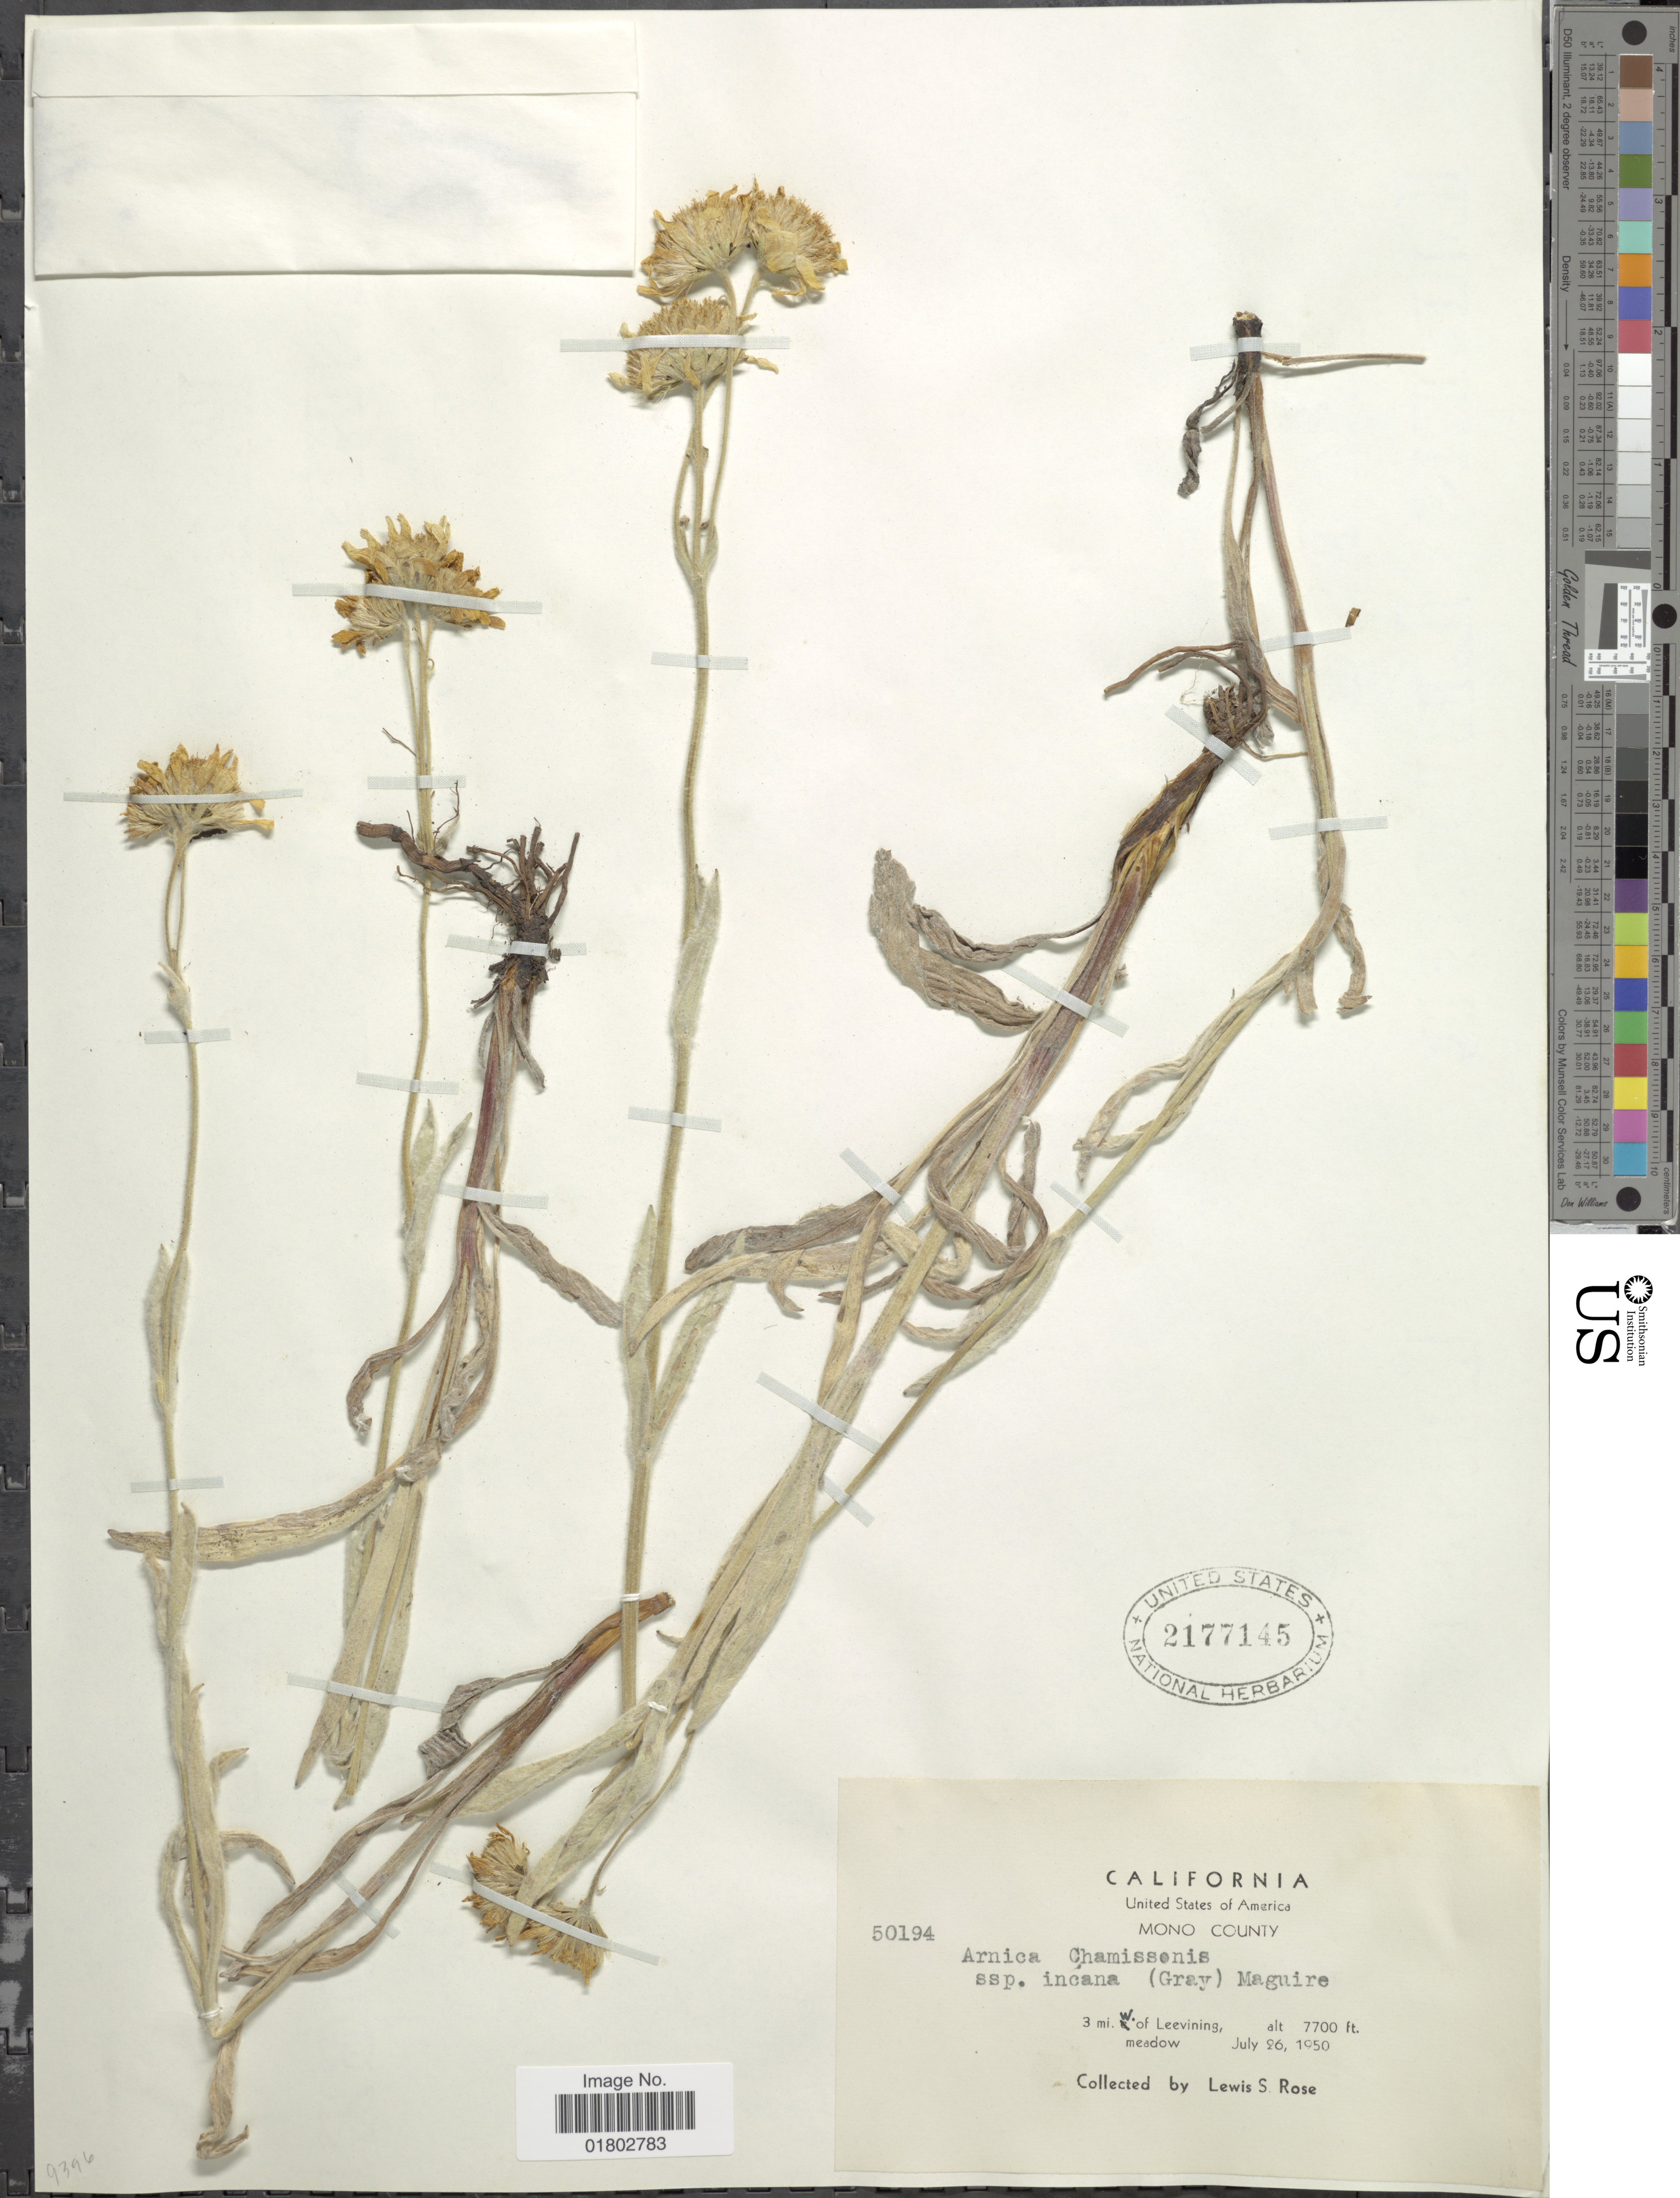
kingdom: Plantae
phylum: Tracheophyta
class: Magnoliopsida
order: Asterales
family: Asteraceae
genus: Arnica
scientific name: Arnica chamissonis subsp. incana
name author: (A. Gray) Maguire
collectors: L. S. Rose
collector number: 50194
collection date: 1950-07-26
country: United States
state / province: California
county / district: Mono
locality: Mono County, 3 mi. W. of Leevining, meadow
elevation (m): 2347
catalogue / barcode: US 2177145